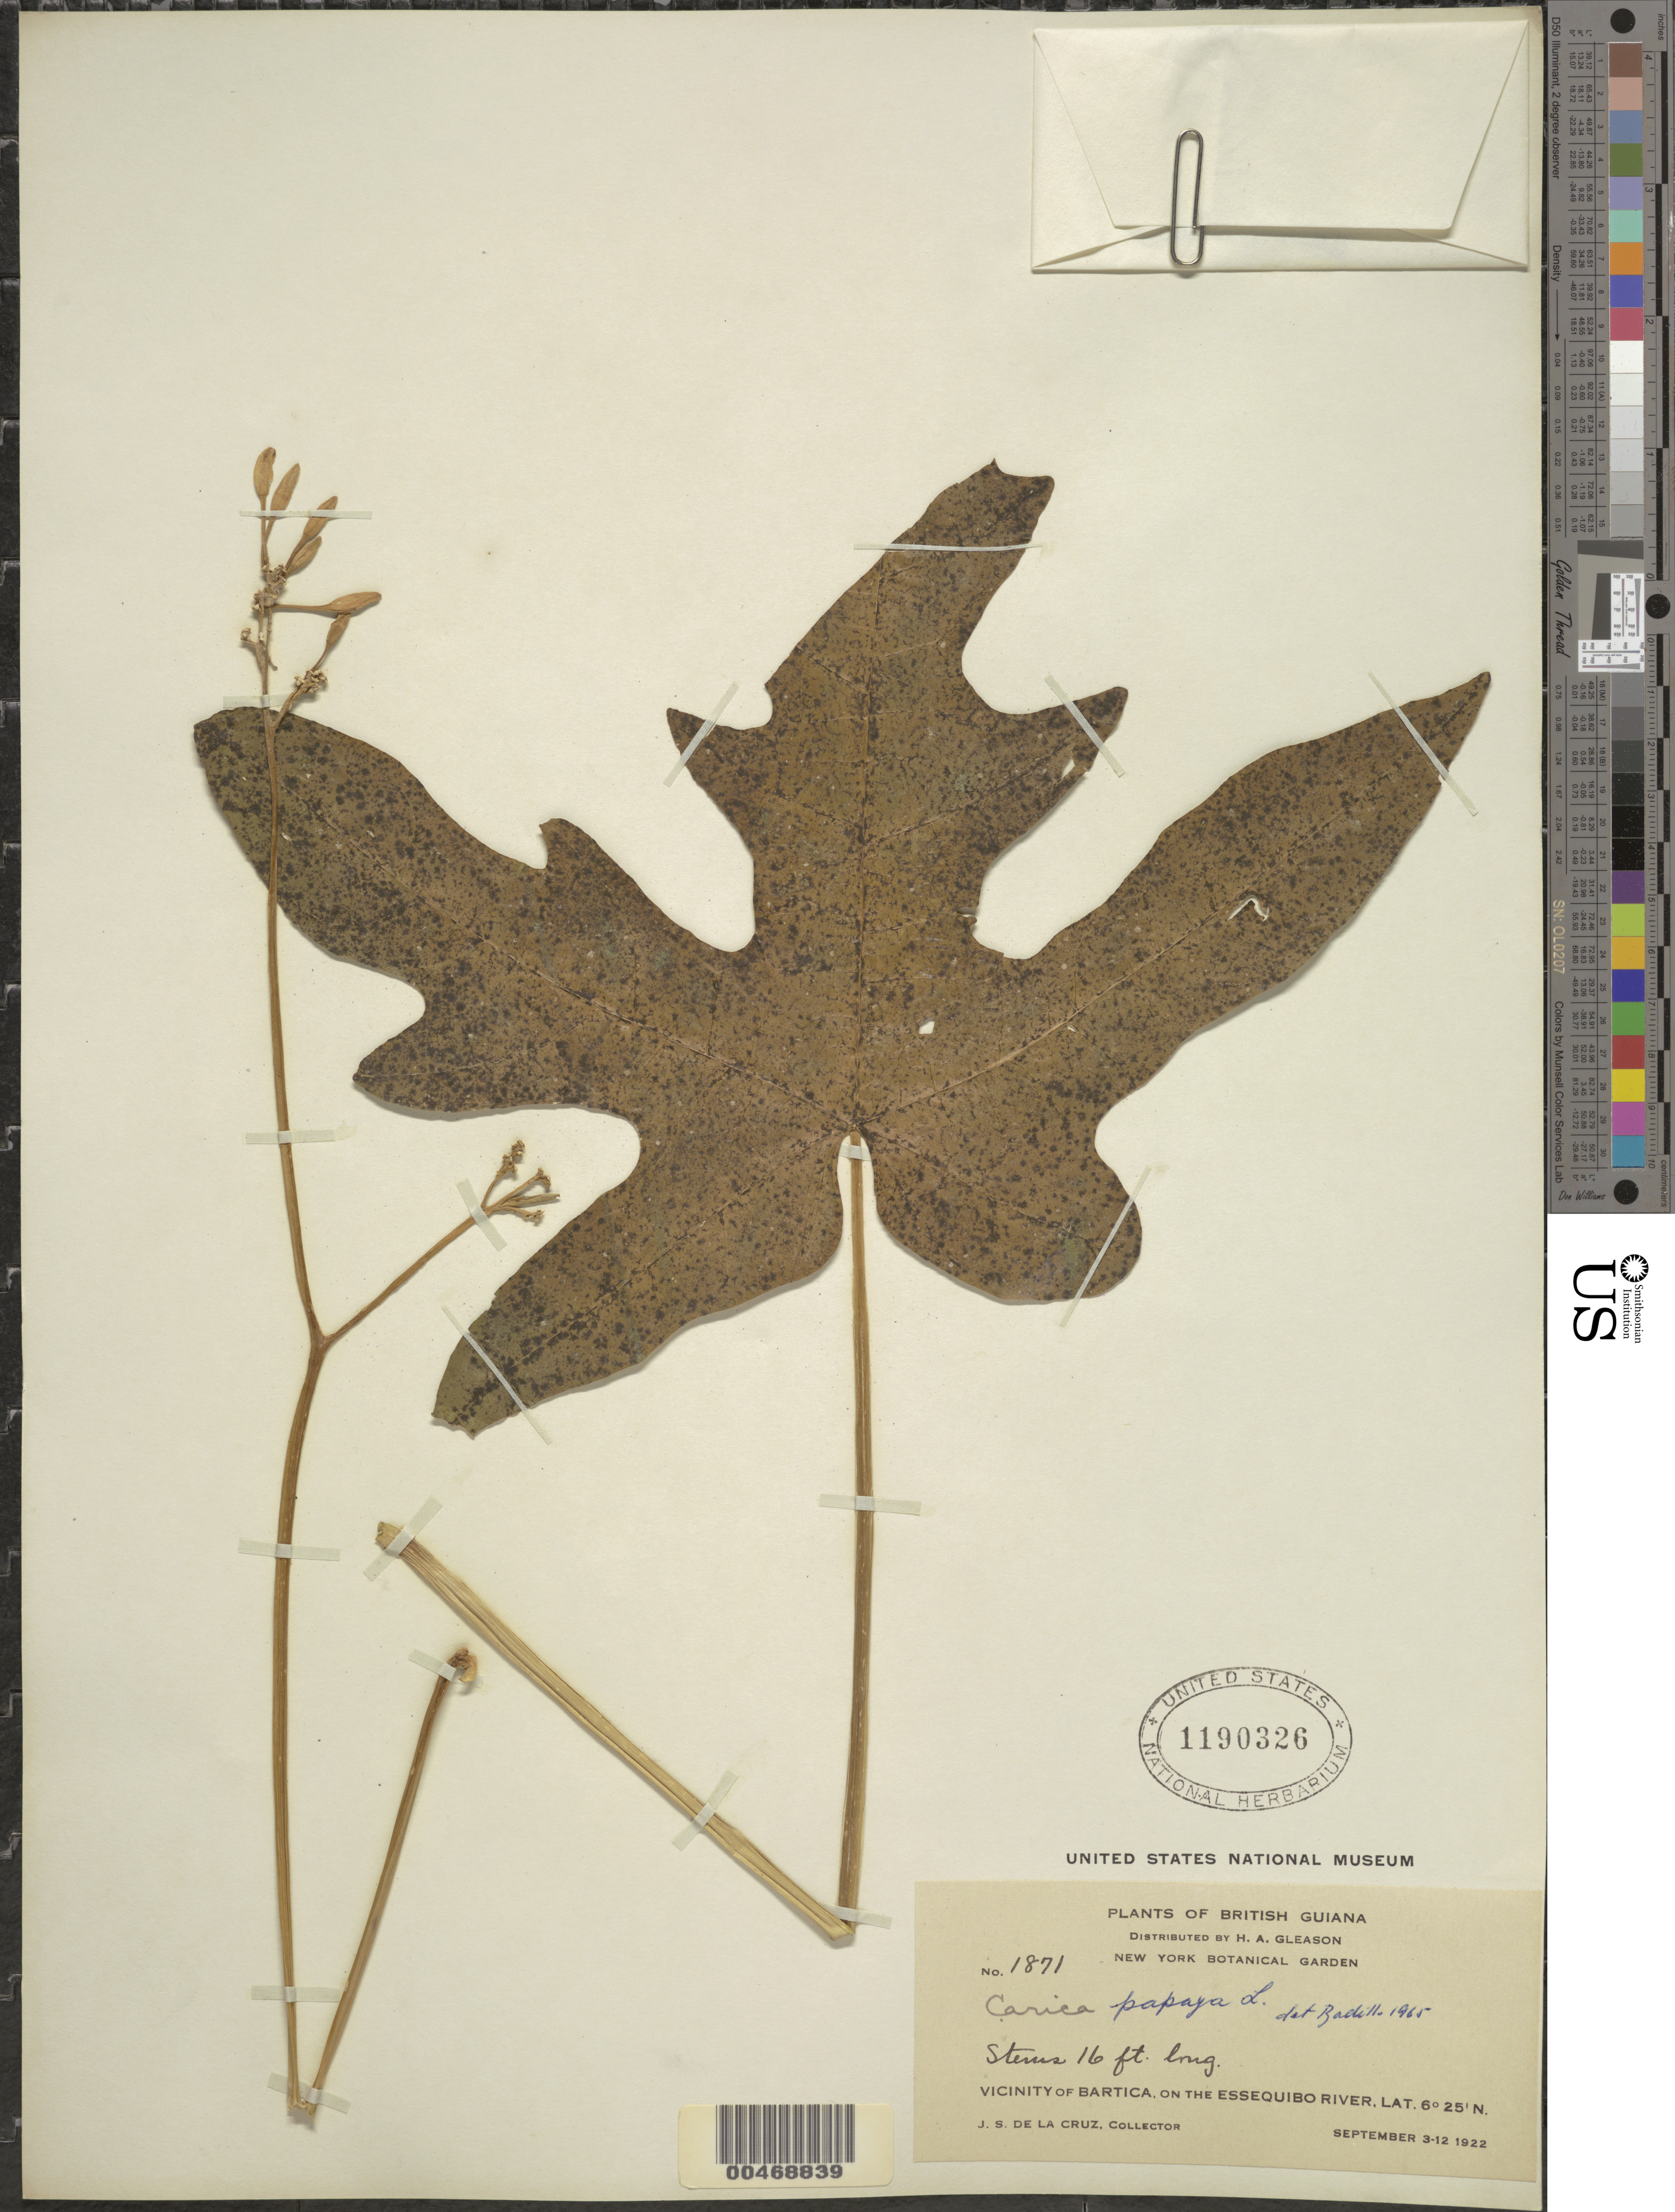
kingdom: Plantae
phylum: Tracheophyta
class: Magnoliopsida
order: Brassicales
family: Caricaceae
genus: Carica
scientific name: Carica papaya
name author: L.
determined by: Radillo, --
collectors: J. S. de la Cruz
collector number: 1871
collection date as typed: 3-Sep-22 to 12-Sep-22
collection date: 1922-09-03/1922-09-12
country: Guyana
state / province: Cuyuni-Mazaruni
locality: Bartica, vic., on the Essequibo River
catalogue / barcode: US 1190326